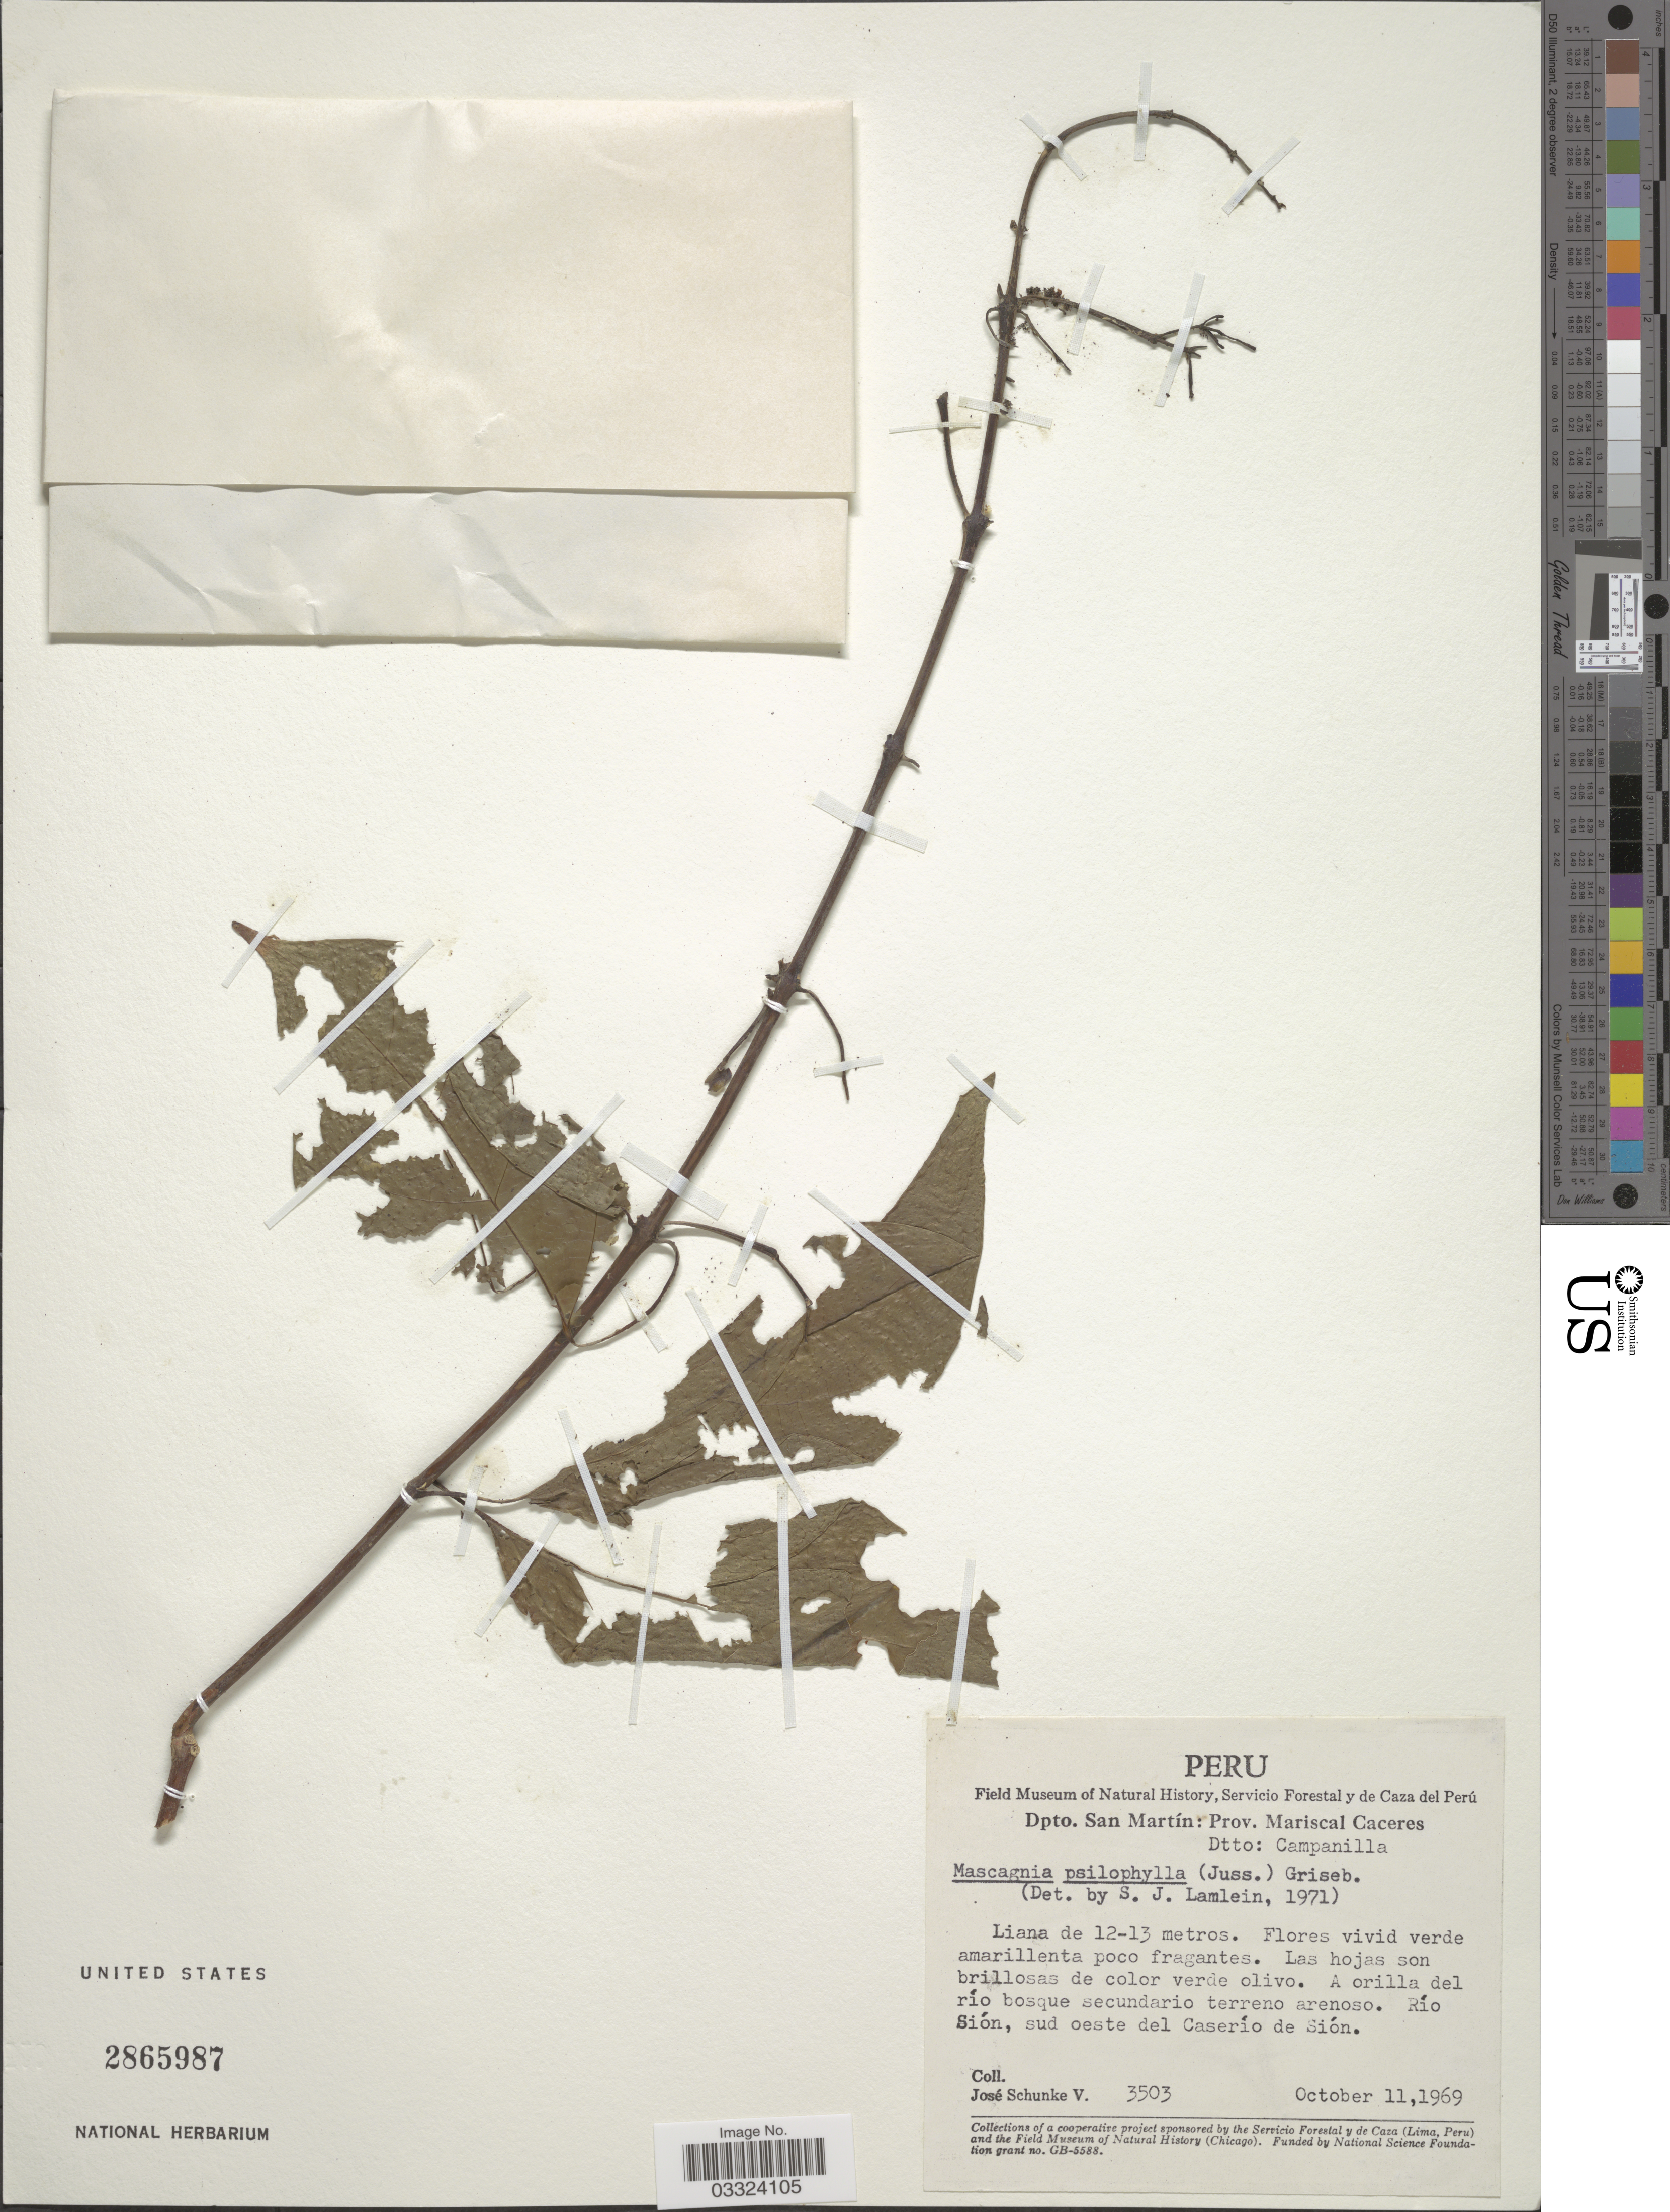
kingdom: Plantae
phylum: Tracheophyta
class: Magnoliopsida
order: Malpighiales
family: Malpighiaceae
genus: Callaeum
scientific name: Callaeum sp.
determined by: Strong, Mark T., (BOT), Smithsonian Institution - National Museum of Natural History (UNITED STATES)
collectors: J. Schunke Vigo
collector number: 3503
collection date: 1969-10-11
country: Peru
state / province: San Martín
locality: Dpto. San Martín: Prov. Mariscal Caceres. Dtto: Campanilla. Río Sión, sud oeste del Caserío de Sión.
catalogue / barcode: US 2865987